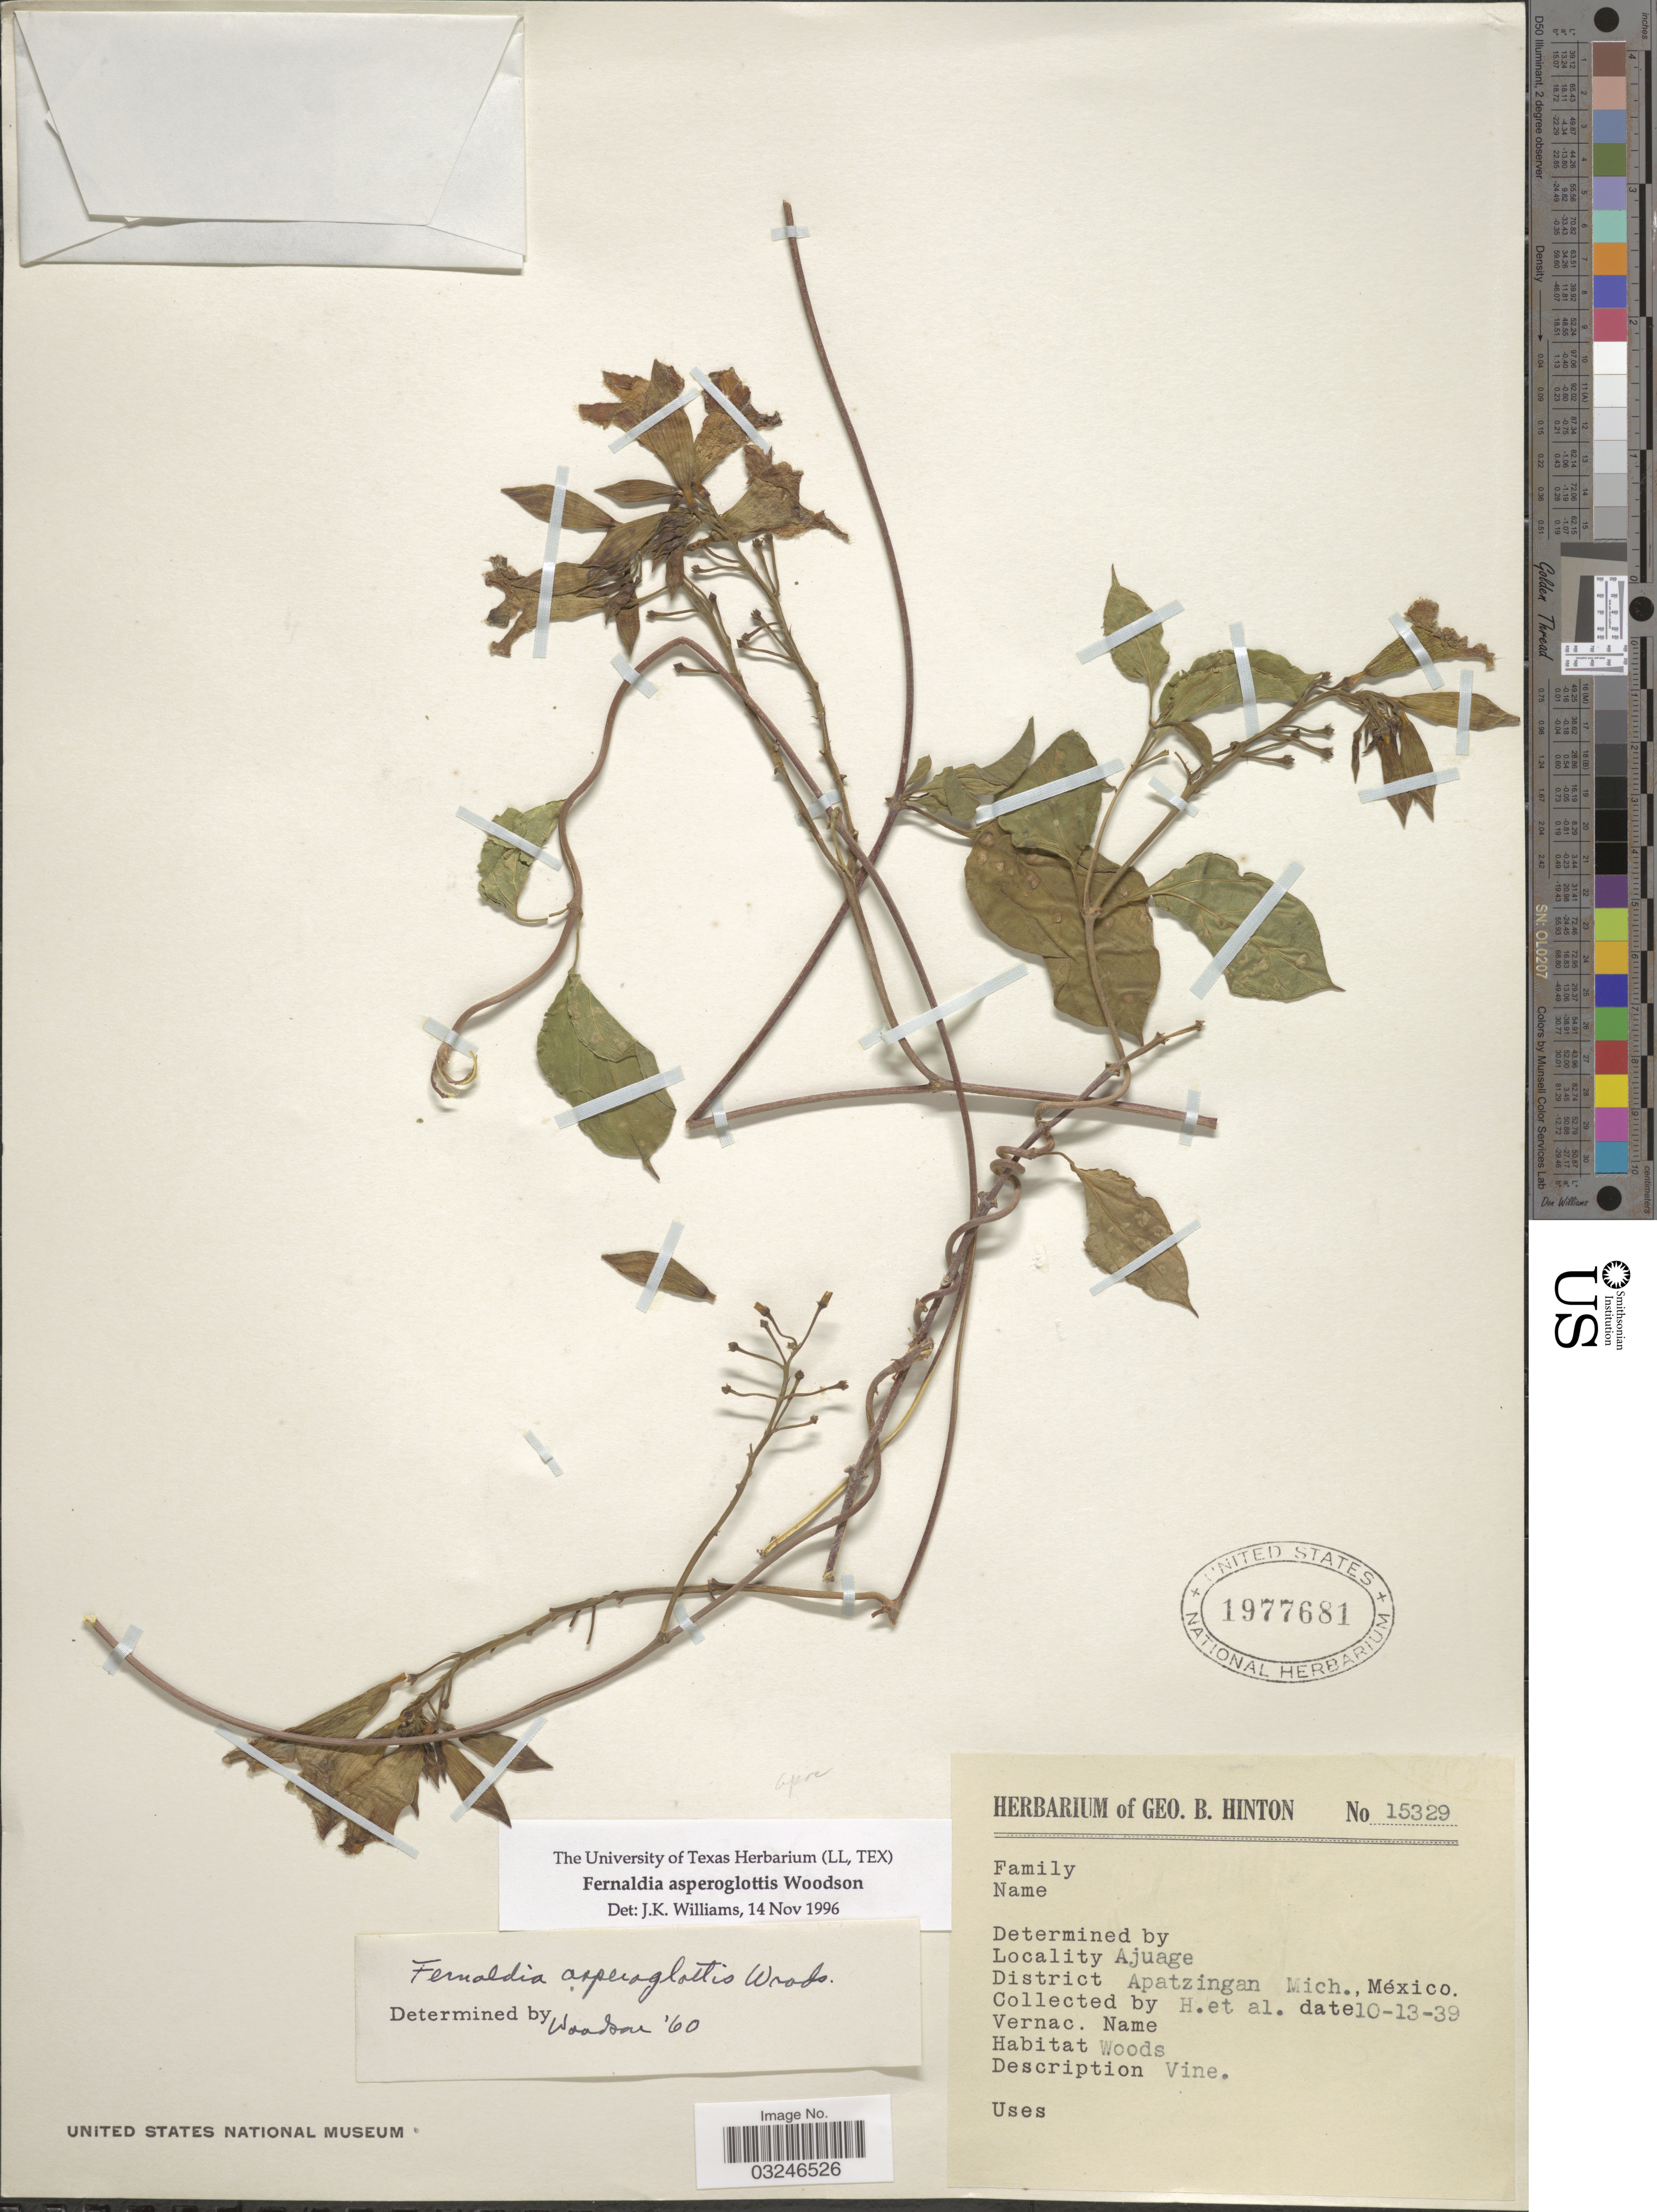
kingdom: Plantae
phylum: Tracheophyta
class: Magnoliopsida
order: Gentianales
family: Apocynaceae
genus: Fernaldia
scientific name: Fernaldia asperoglottis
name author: Woodson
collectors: G. B. Hinton & et al.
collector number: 15329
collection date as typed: Transcribed d/m/y: 13/10/39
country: Mexico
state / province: Michoacán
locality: Ajuage. District Apatzingan Mich.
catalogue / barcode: US 1977681